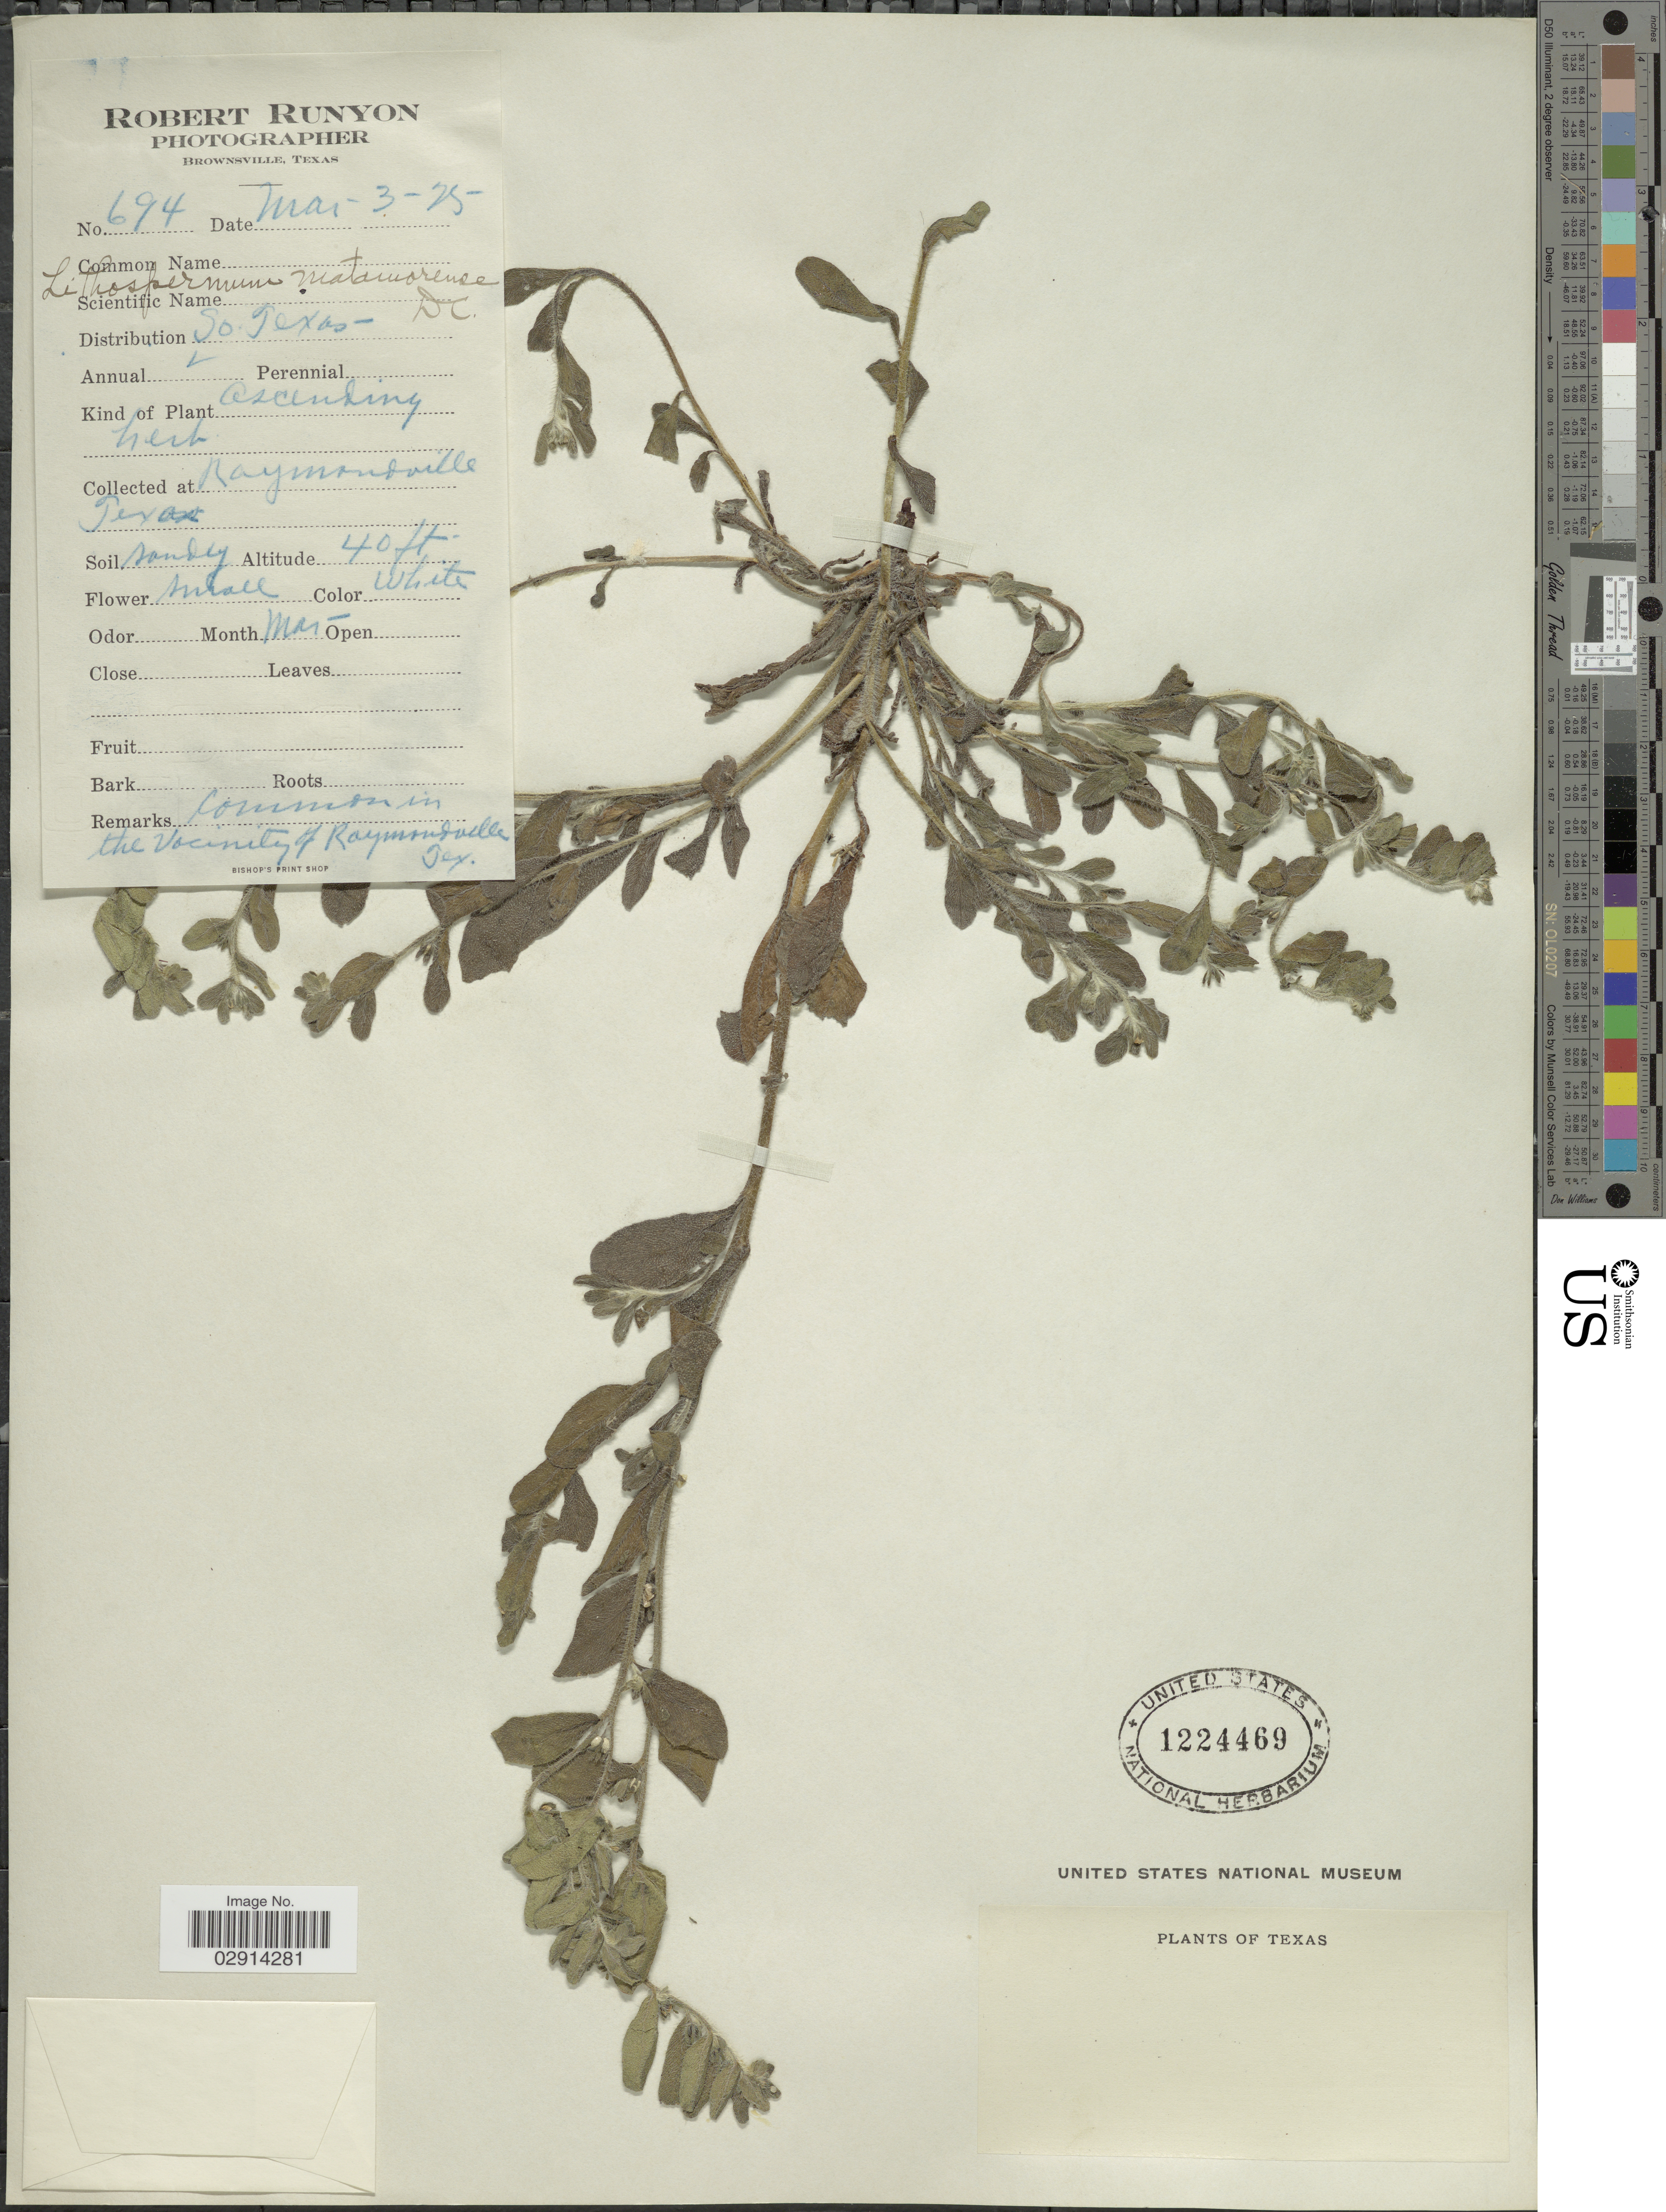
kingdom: Plantae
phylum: Tracheophyta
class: Magnoliopsida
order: Boraginales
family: Boraginaceae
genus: Lithospermum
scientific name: Lithospermum matamorense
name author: A. DC. in DC.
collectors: R. Runyon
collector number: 694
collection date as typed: Transcribed d/m/y: 3/5/25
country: United States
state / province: Texas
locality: Raymondsville.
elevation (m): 12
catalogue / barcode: US 1224469